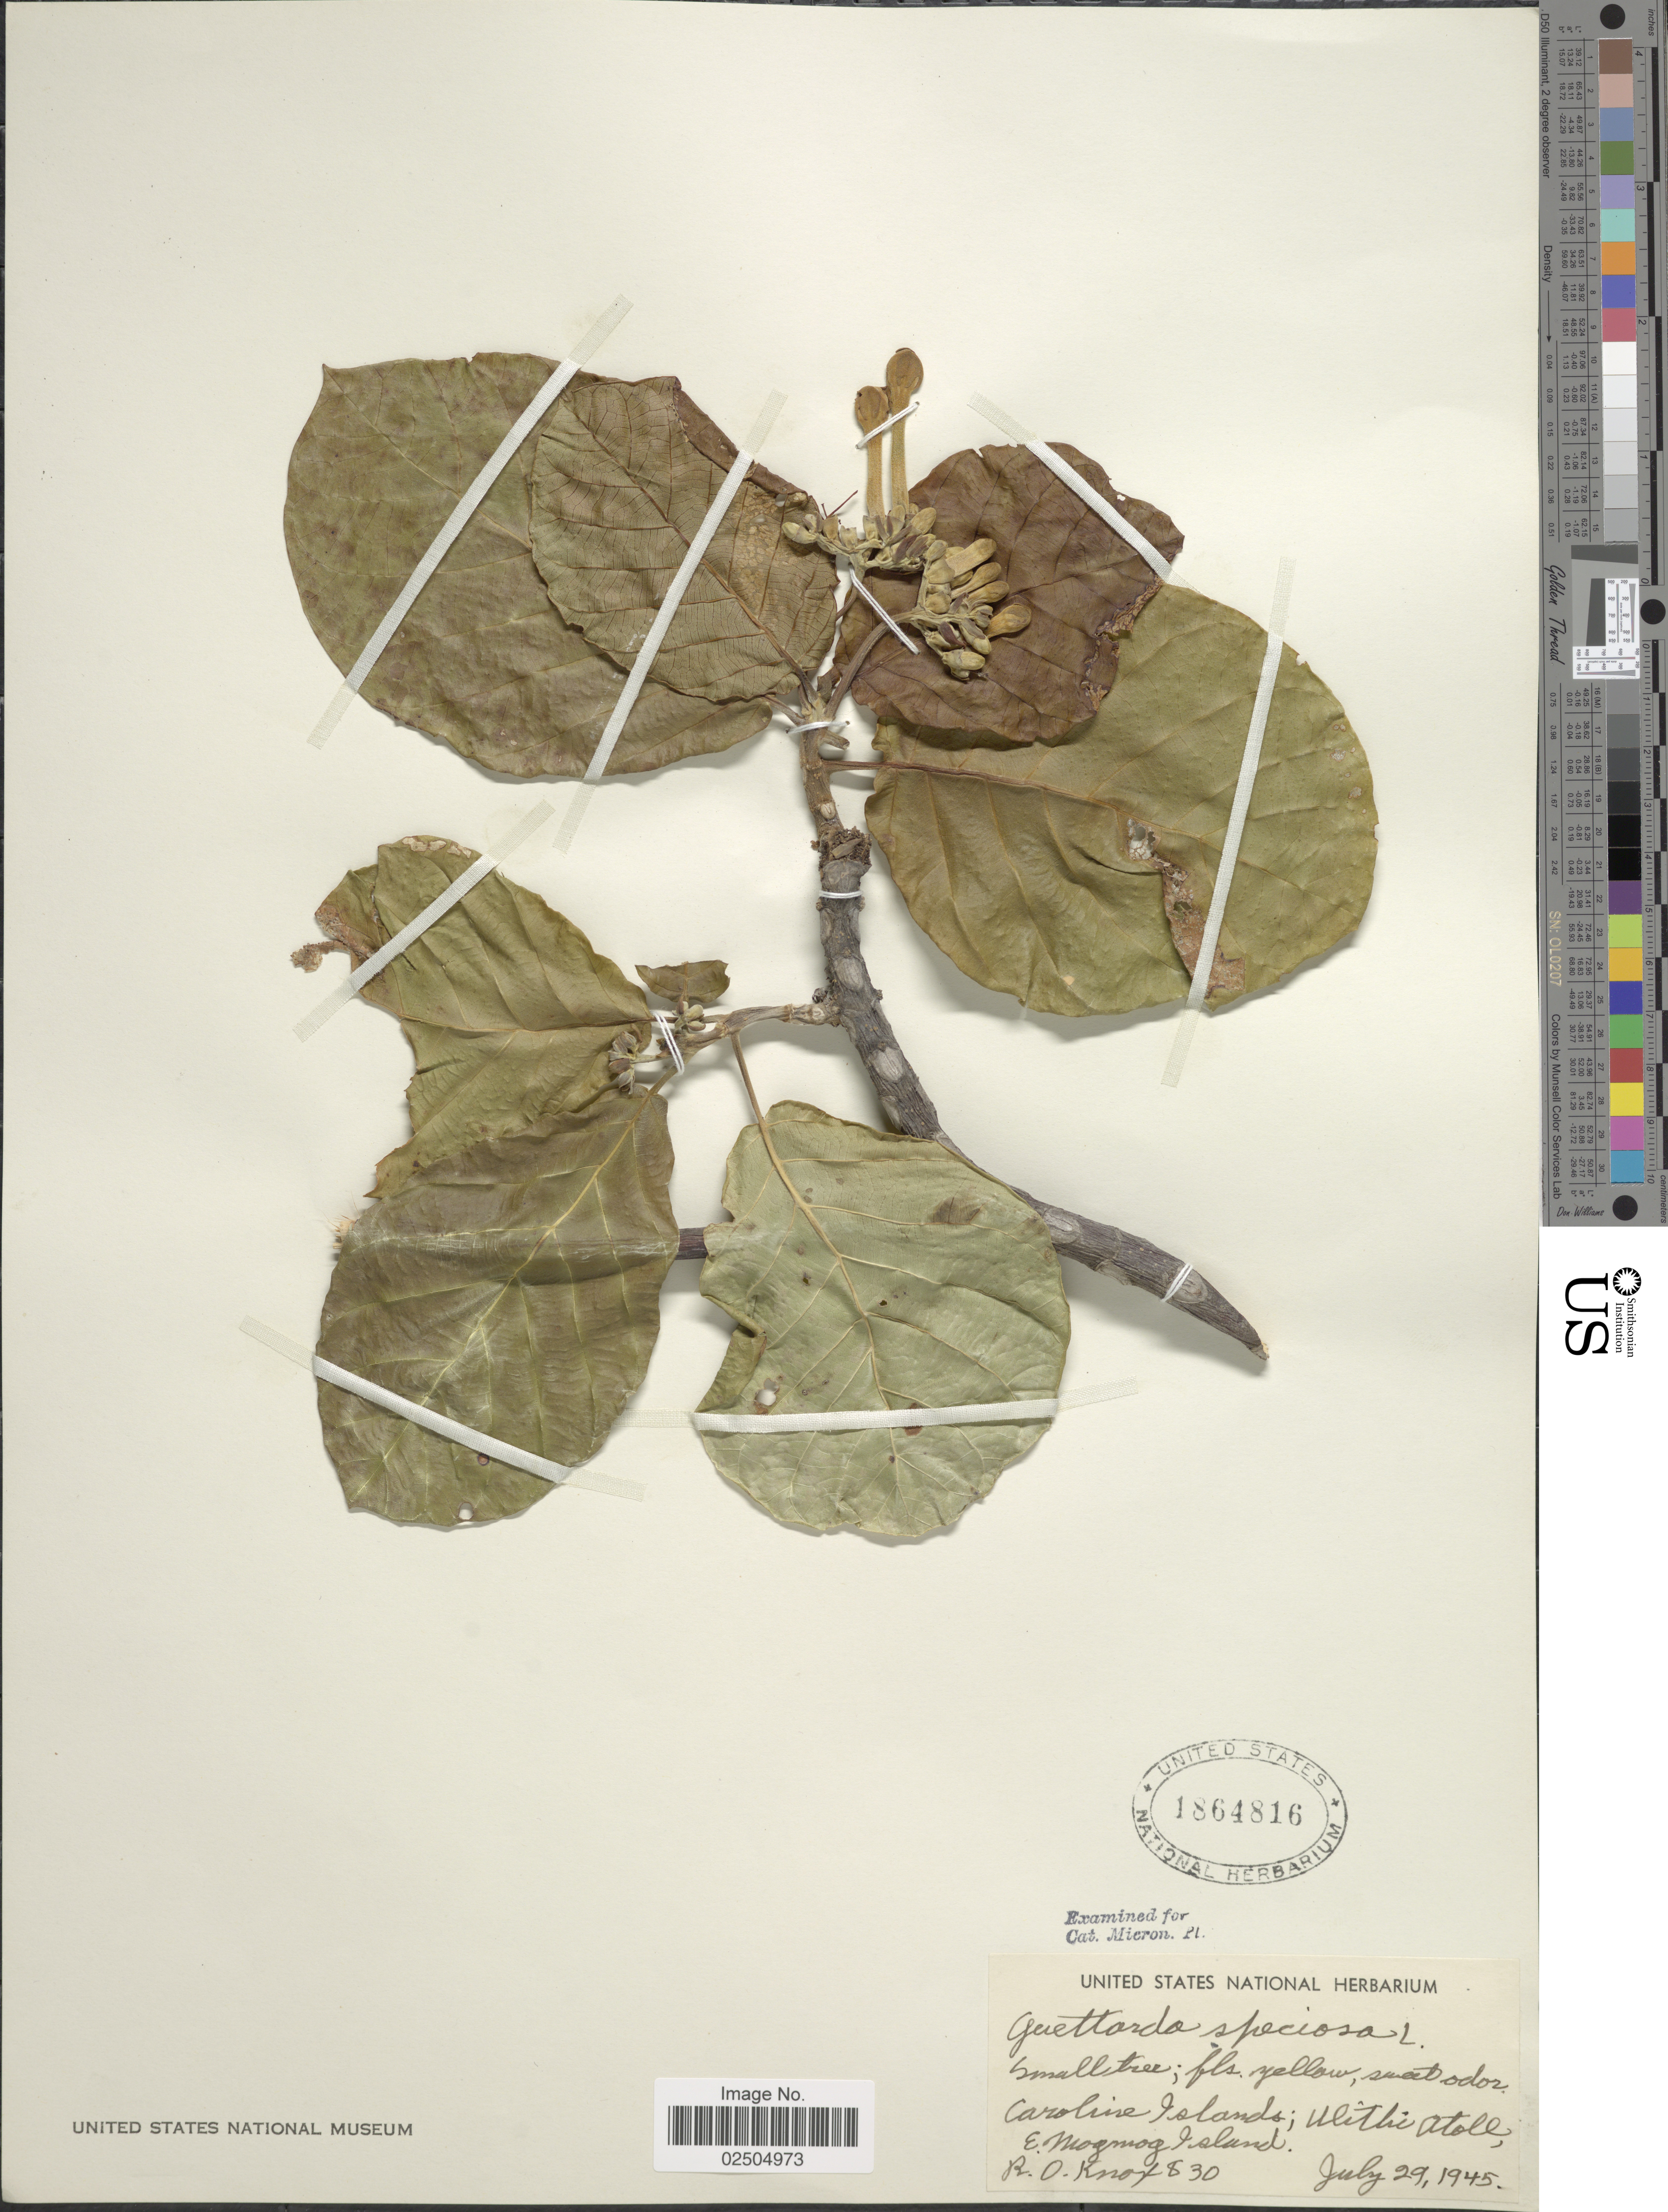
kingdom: Plantae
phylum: Tracheophyta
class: Magnoliopsida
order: Gentianales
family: Rubiaceae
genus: Guettarda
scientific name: Guettarda speciosa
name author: L.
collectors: R. O. Knox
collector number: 830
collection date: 1945-07-29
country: Micronesia, Federated States of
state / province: Yap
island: Ulithi Atoll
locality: Caroline Islands, Ulithi Atoll, E. Mogmog Island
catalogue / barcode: US 1864816